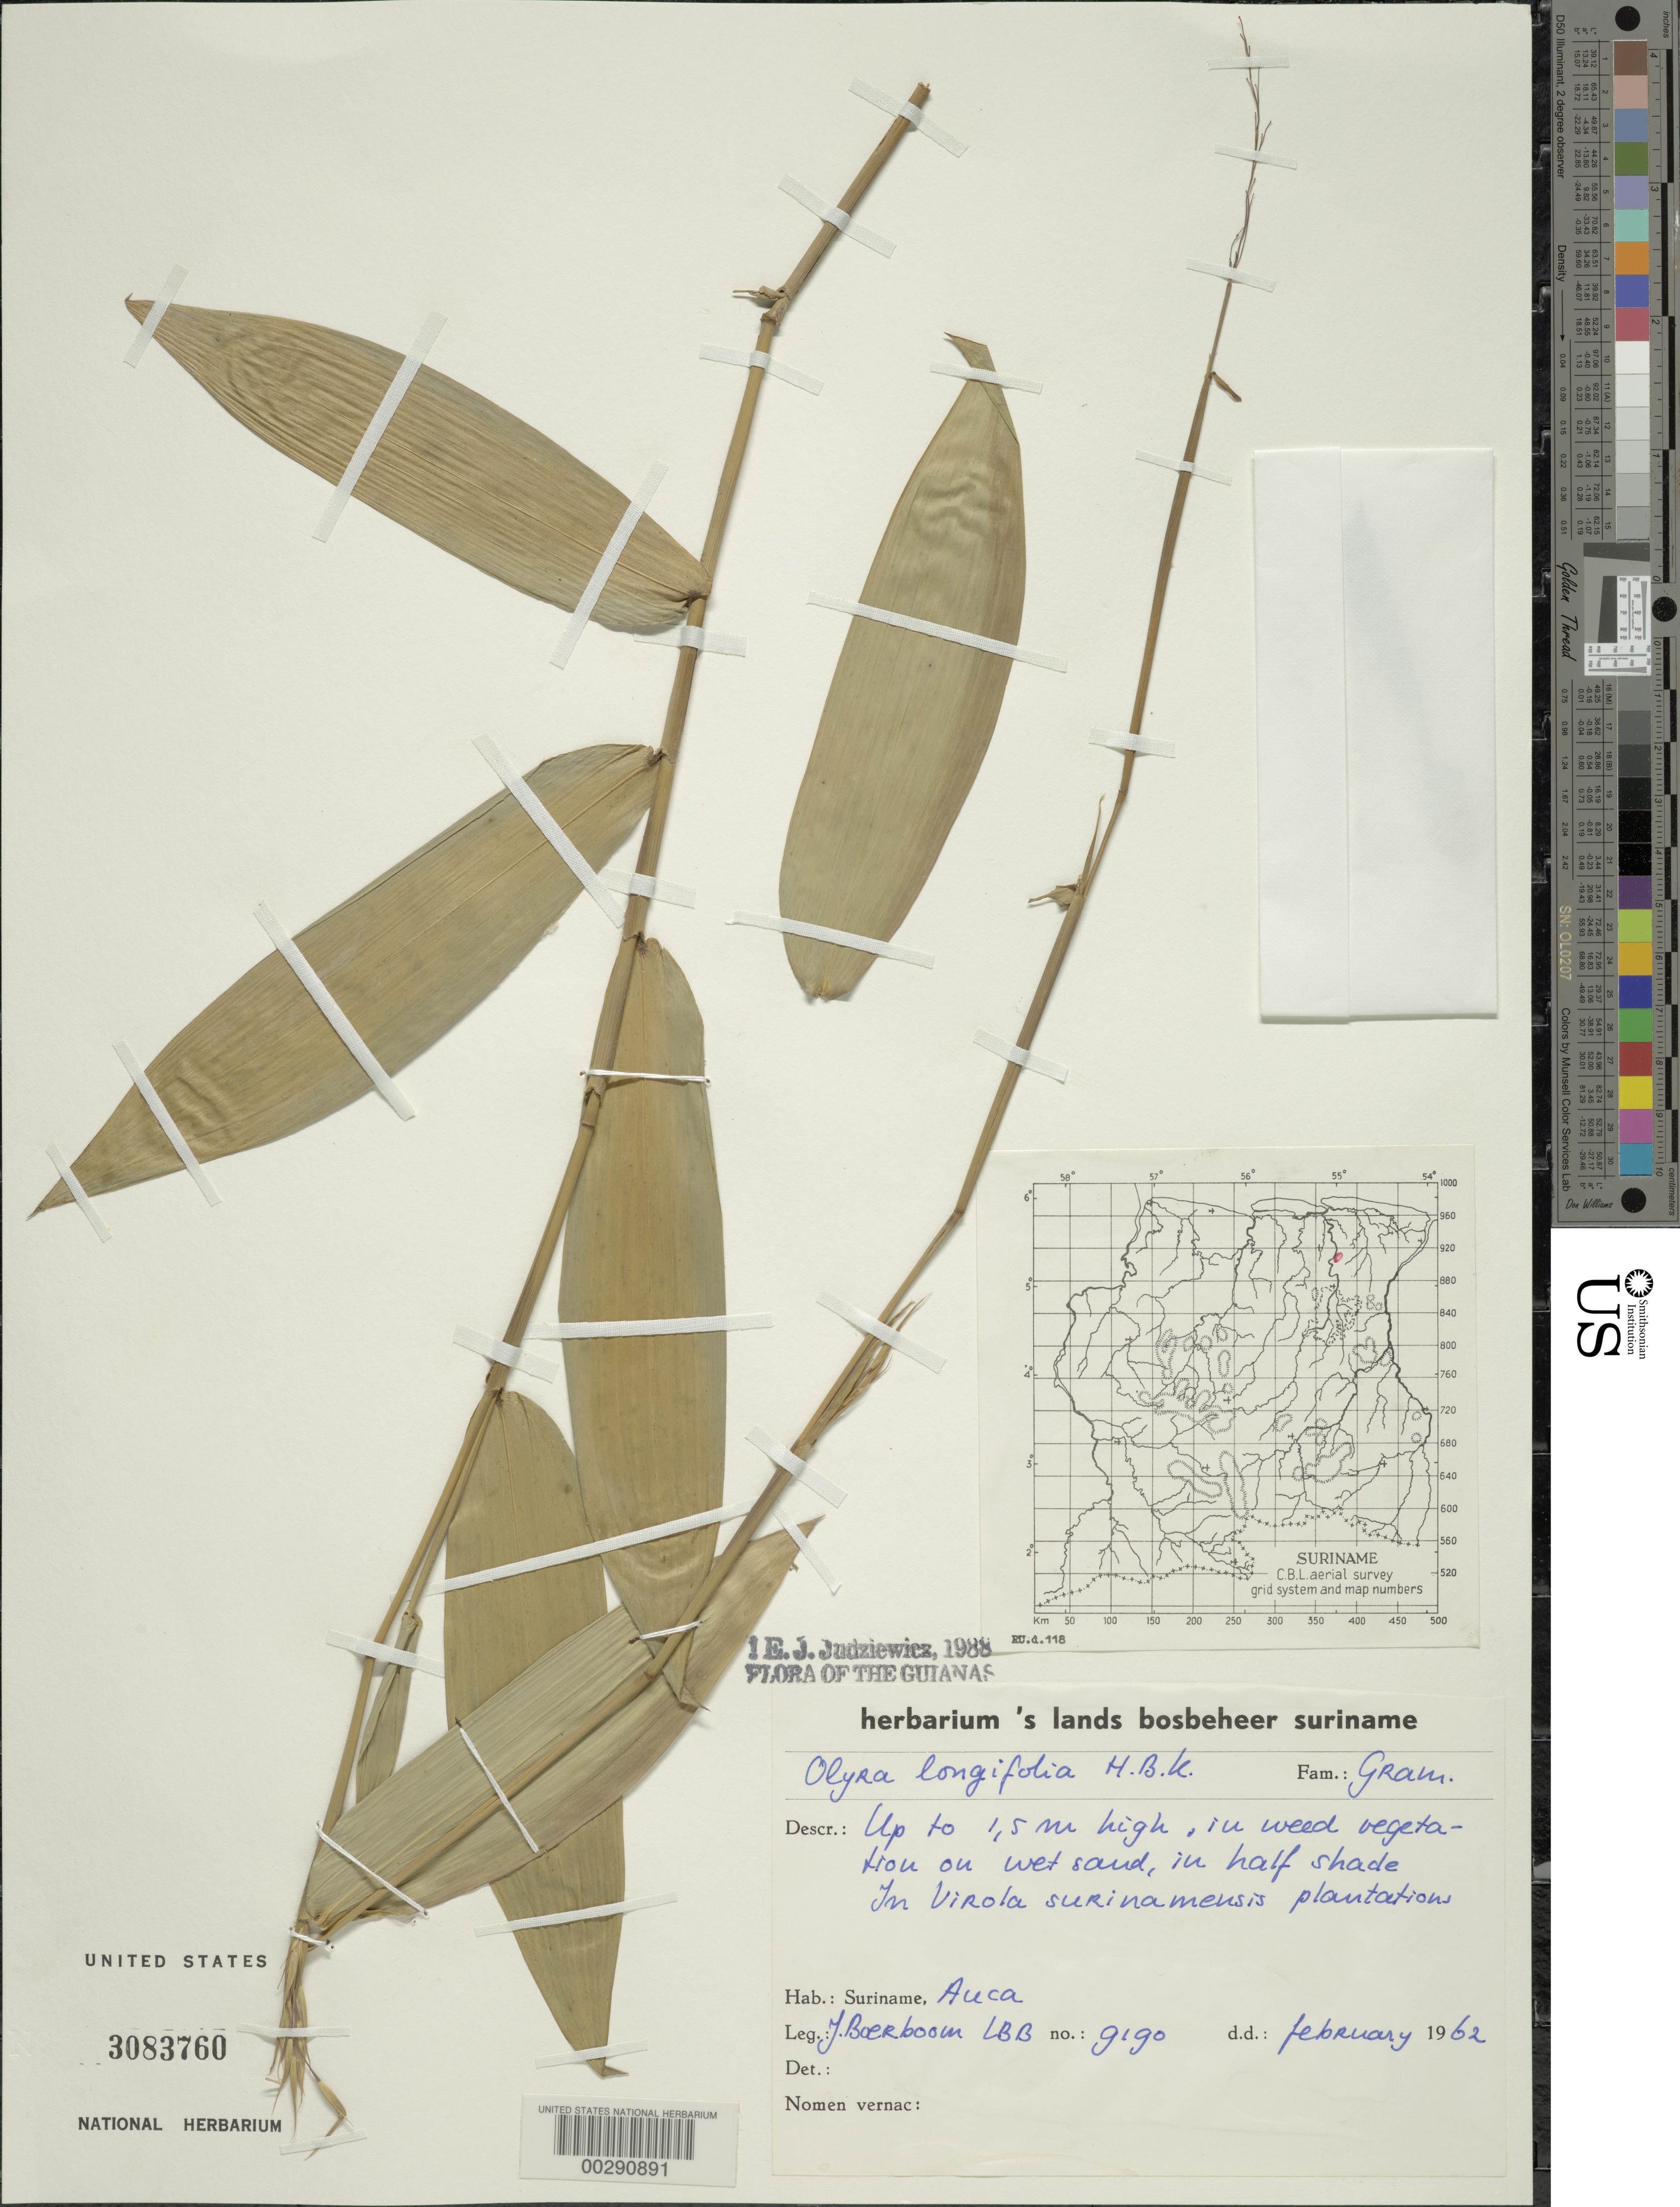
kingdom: Plantae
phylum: Tracheophyta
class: Liliopsida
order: Poales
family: Poaceae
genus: Olyra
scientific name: Olyra longifolia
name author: Kunth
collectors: J. Boerboom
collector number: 9190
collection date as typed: Feb 1962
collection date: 1962-02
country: Suriname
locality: Auca; in virola surinamensis plantation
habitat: In weed vegetation on wet sand, in half shade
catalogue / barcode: US 3083760